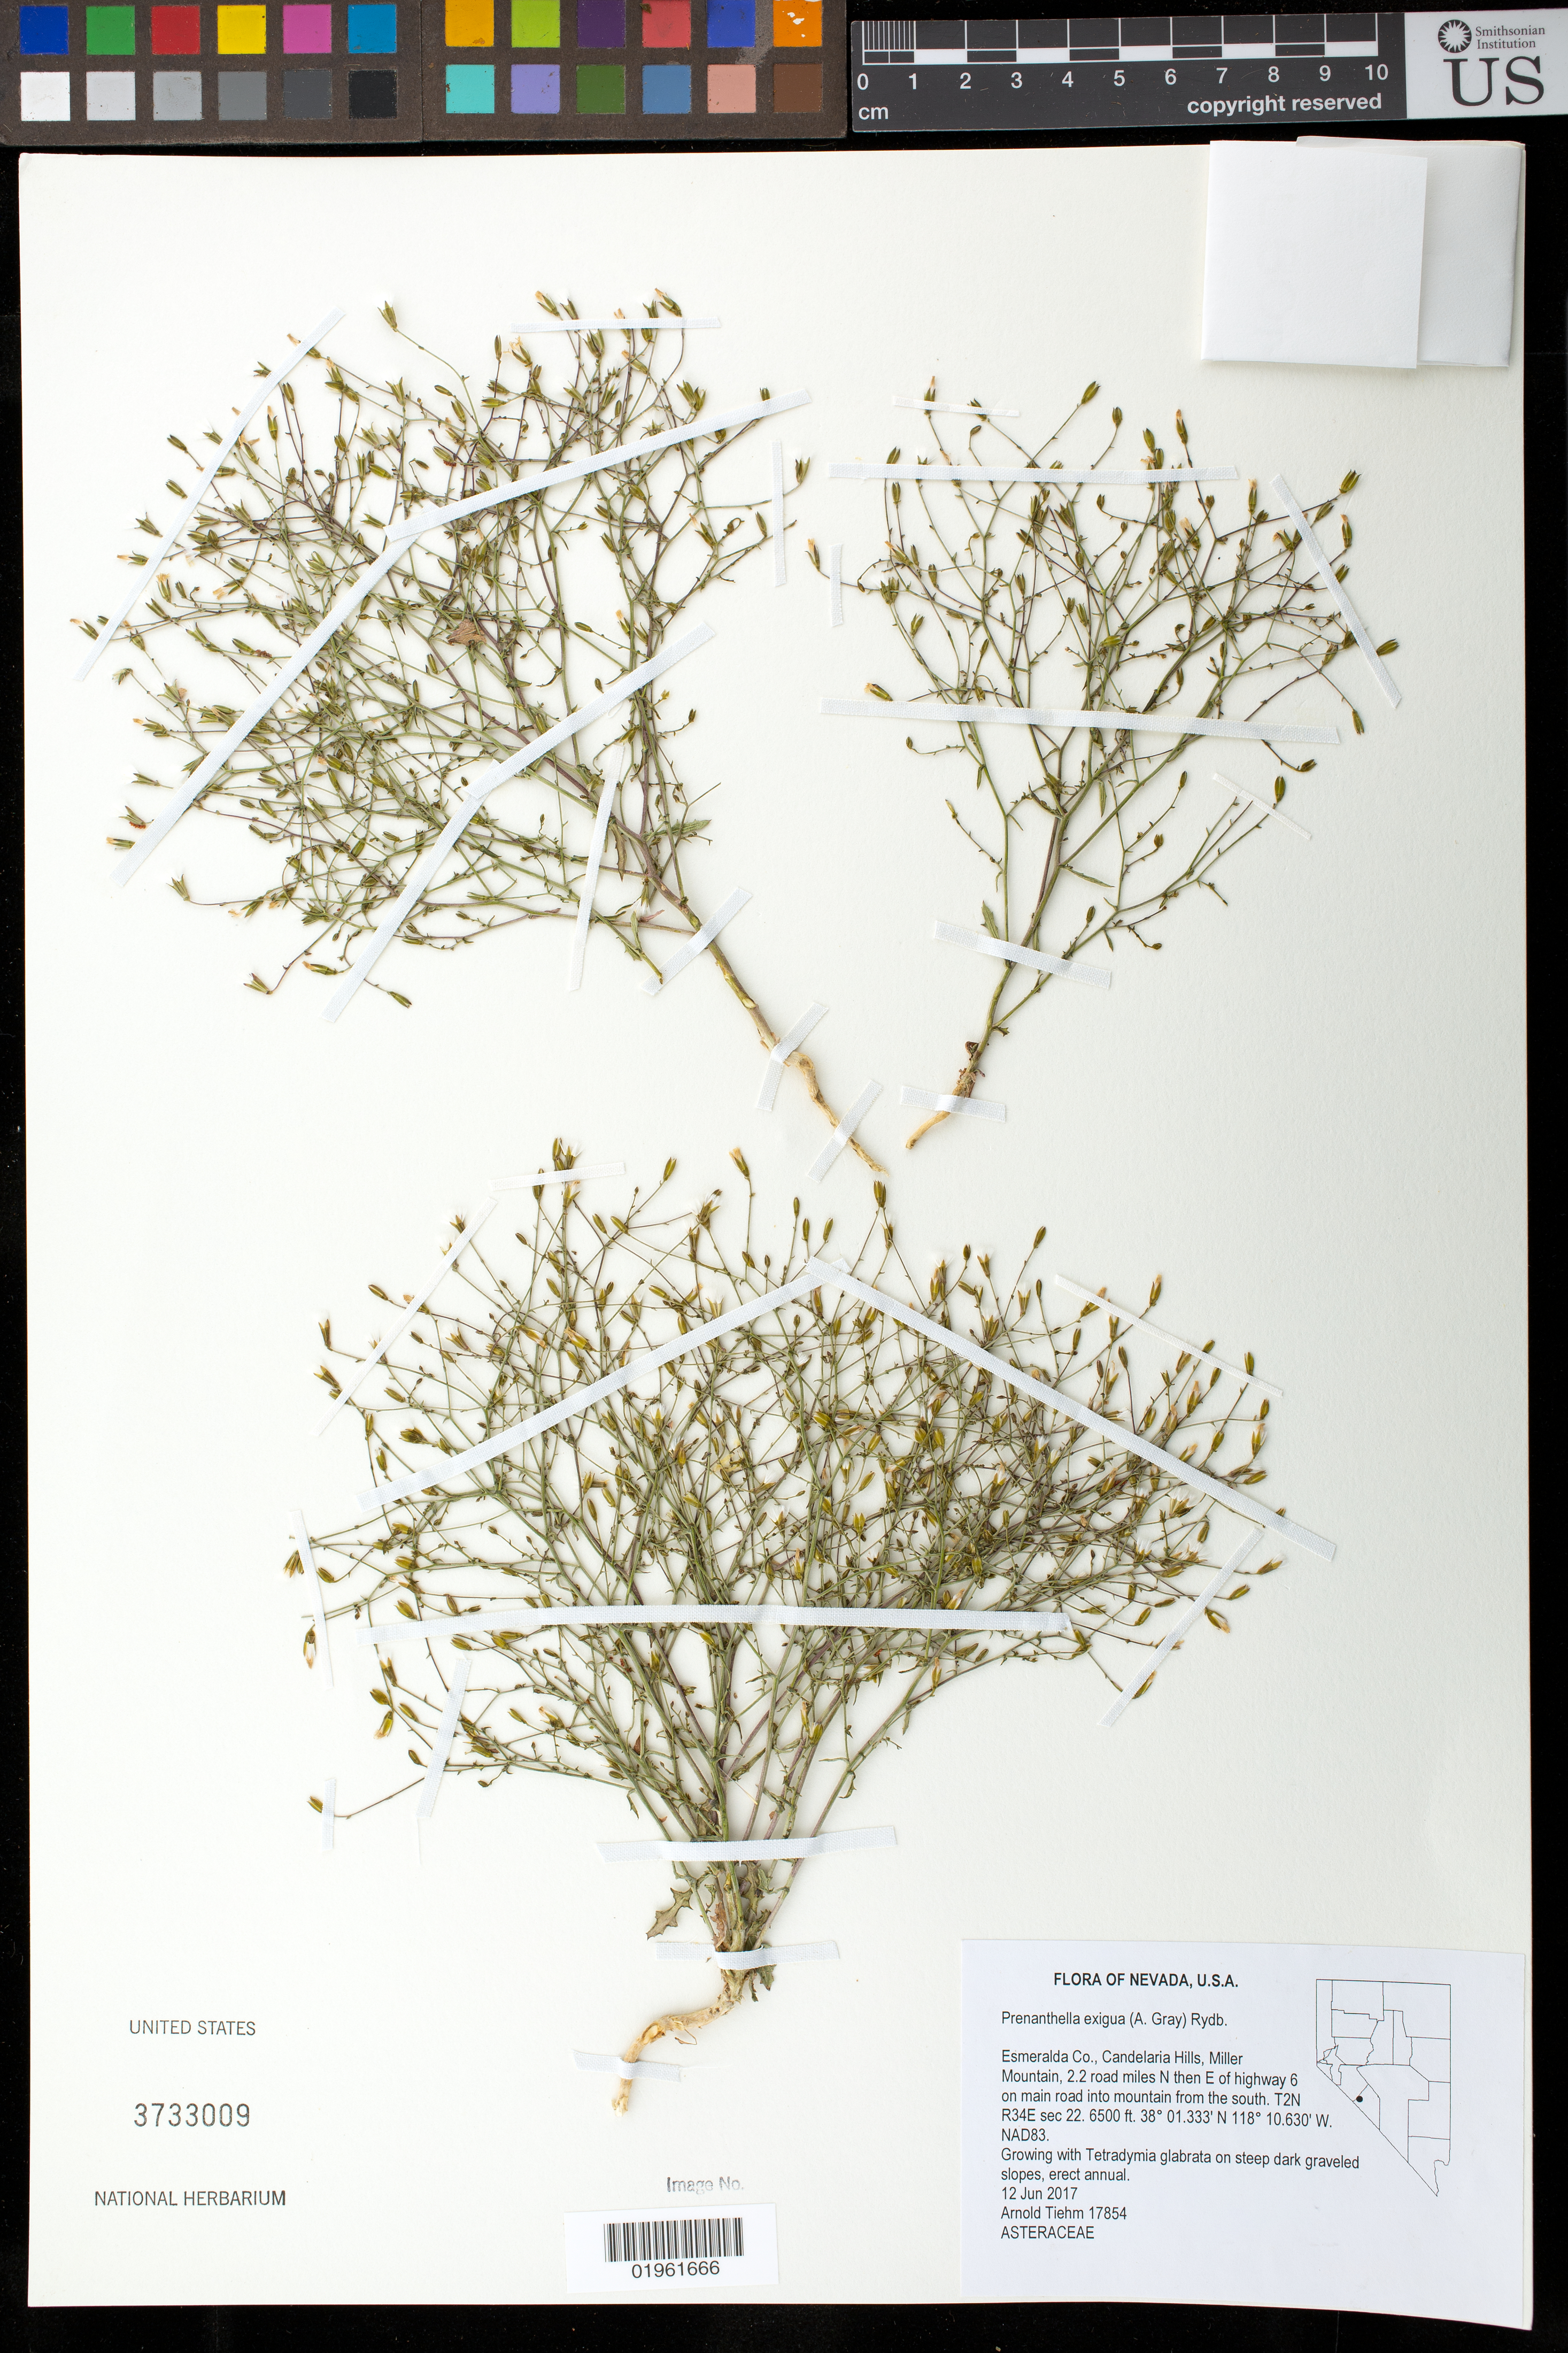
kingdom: Plantae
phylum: Tracheophyta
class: Magnoliopsida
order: Asterales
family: Asteraceae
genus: Prenanthella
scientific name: Prenanthella exigua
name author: (A. Gray) Rydb.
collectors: A. Tiehm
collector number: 17854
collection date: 2017-06-12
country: United States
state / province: Nevada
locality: Esmeralda Co., Candelaria Hills, Miller Mountain, 2.2 road miles N then E of highway 6 on main road into mountain from the south.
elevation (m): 1981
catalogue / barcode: US 3733009